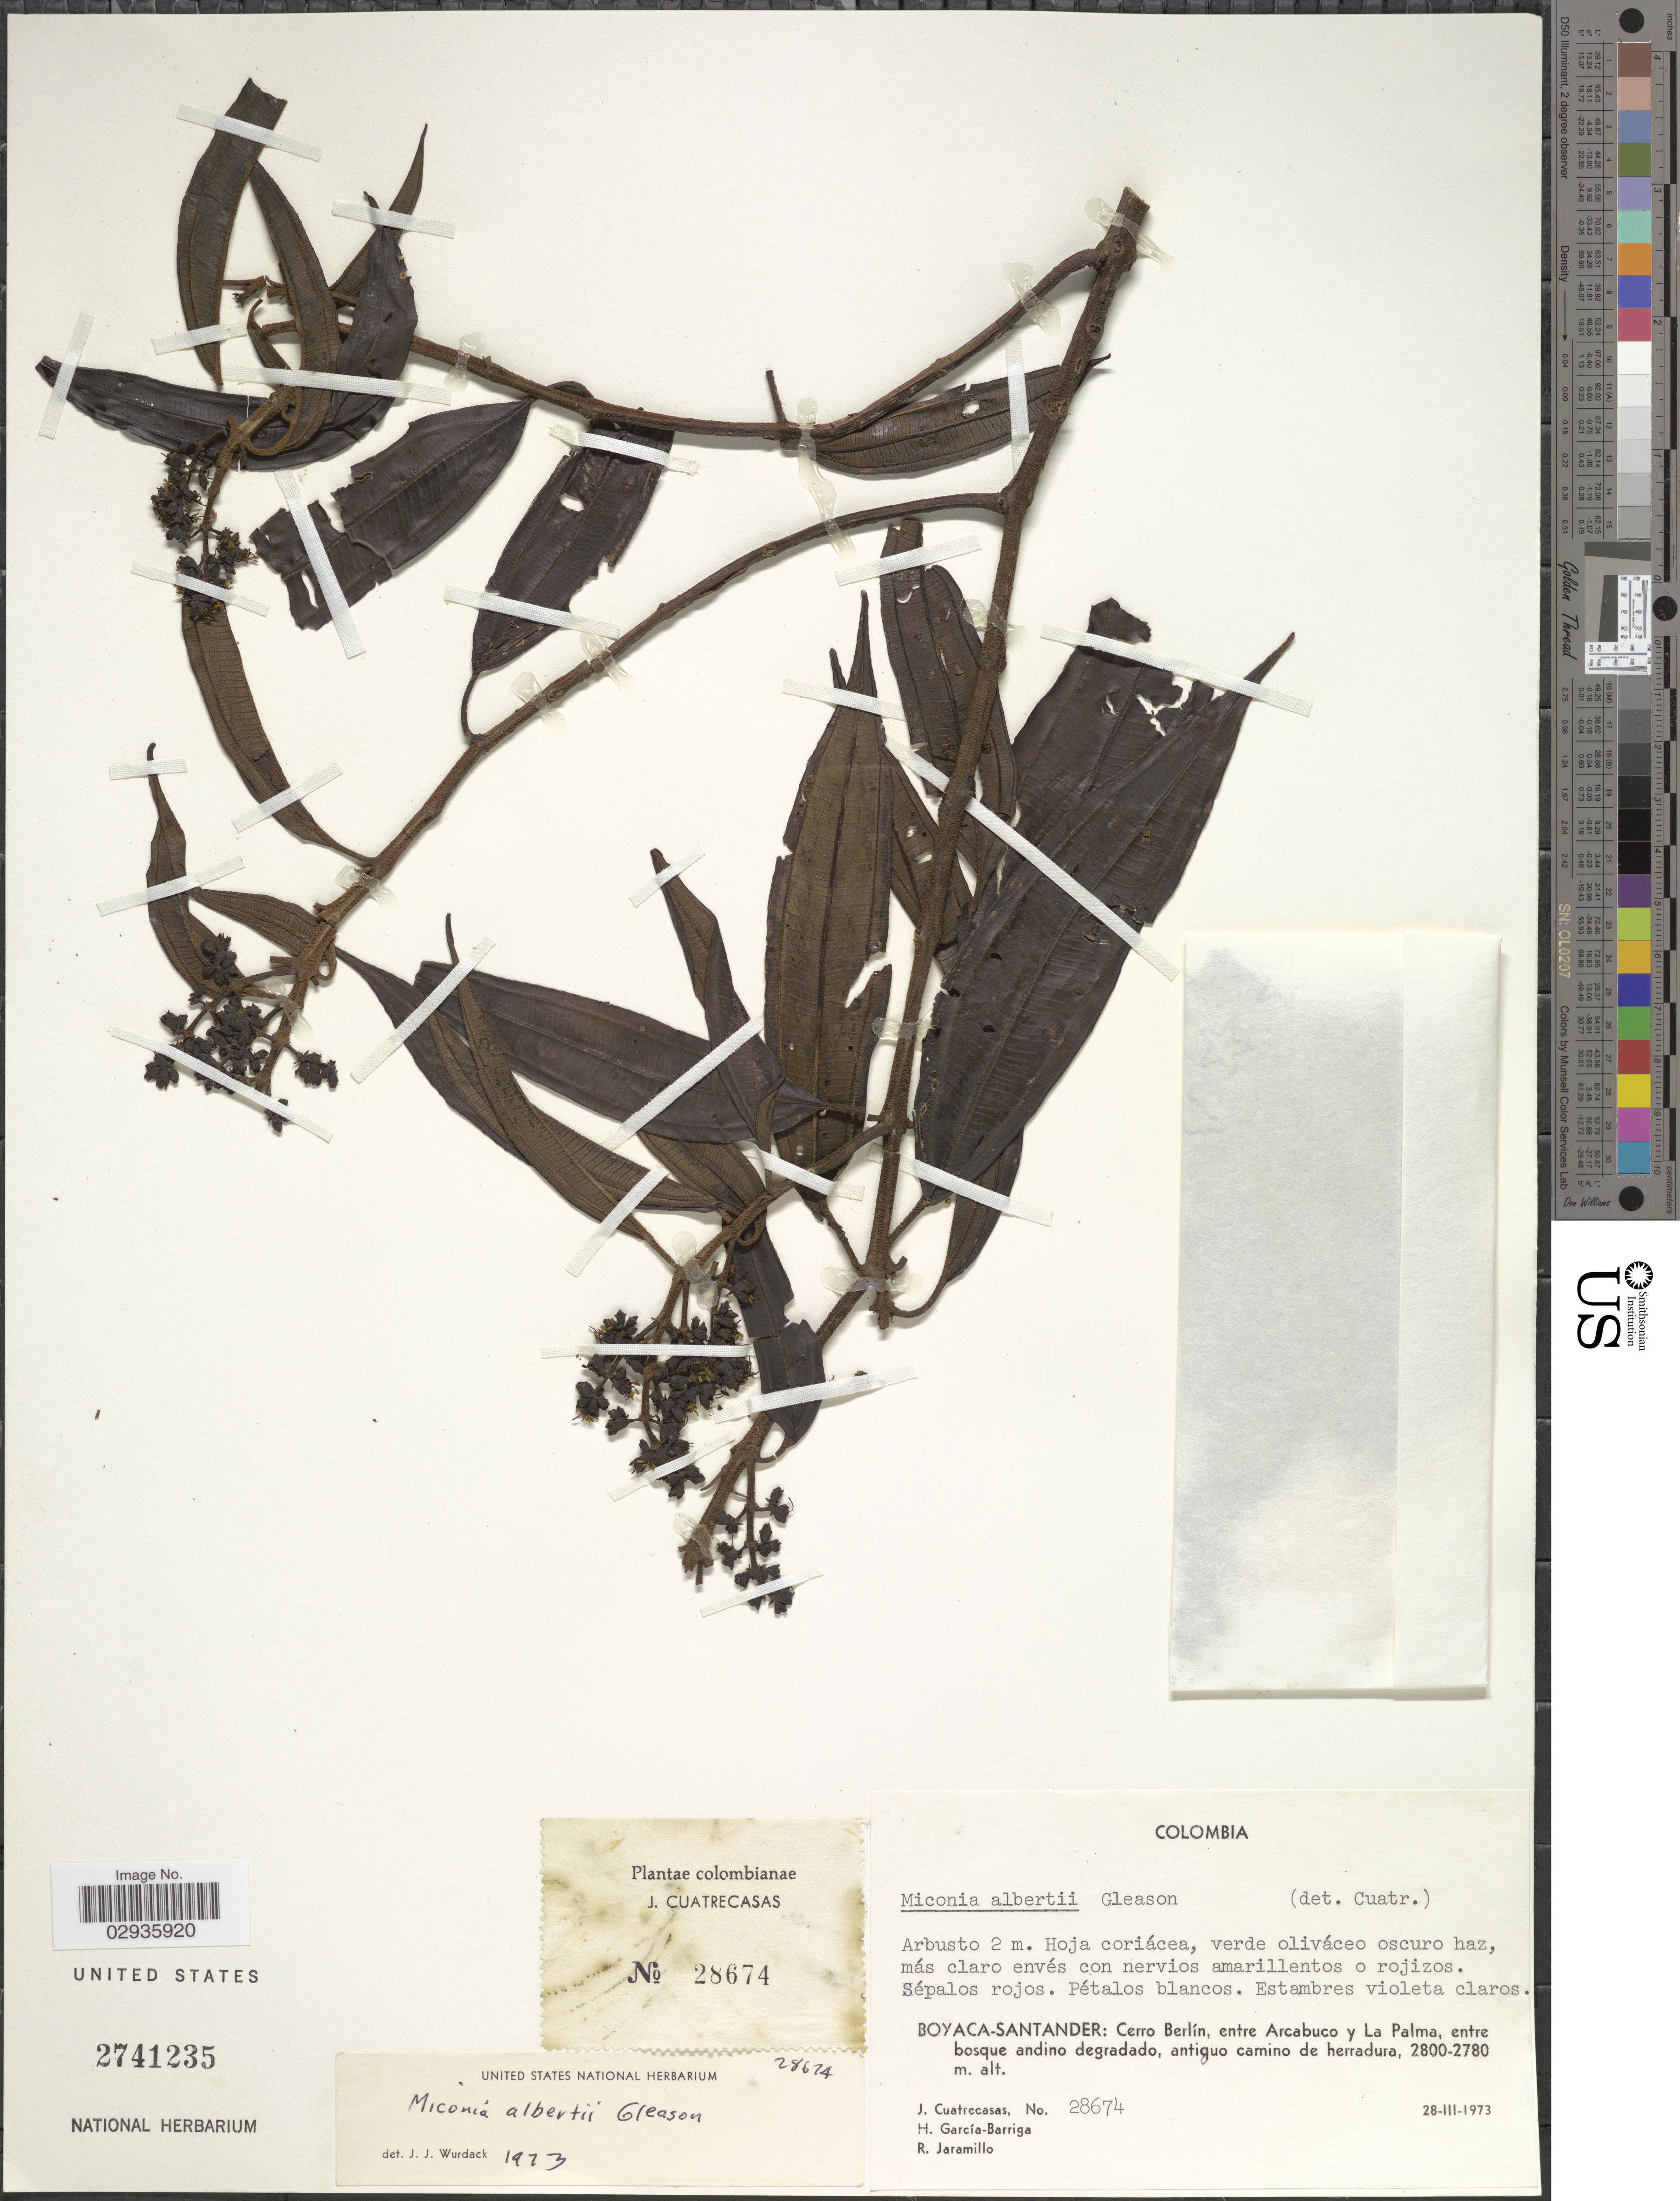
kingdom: Plantae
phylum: Tracheophyta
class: Magnoliopsida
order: Myrtales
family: Melastomataceae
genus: Miconia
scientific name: Miconia alberti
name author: Gleason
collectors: J. Cuatrecasas, H. García Barriga & R. Jaramillo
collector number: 28674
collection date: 1973-03-28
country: Colombia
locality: Boyaca-Santander: Cerro Berlín, entre Arcabuco y La Palma.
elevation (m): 2780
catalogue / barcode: US 2741235